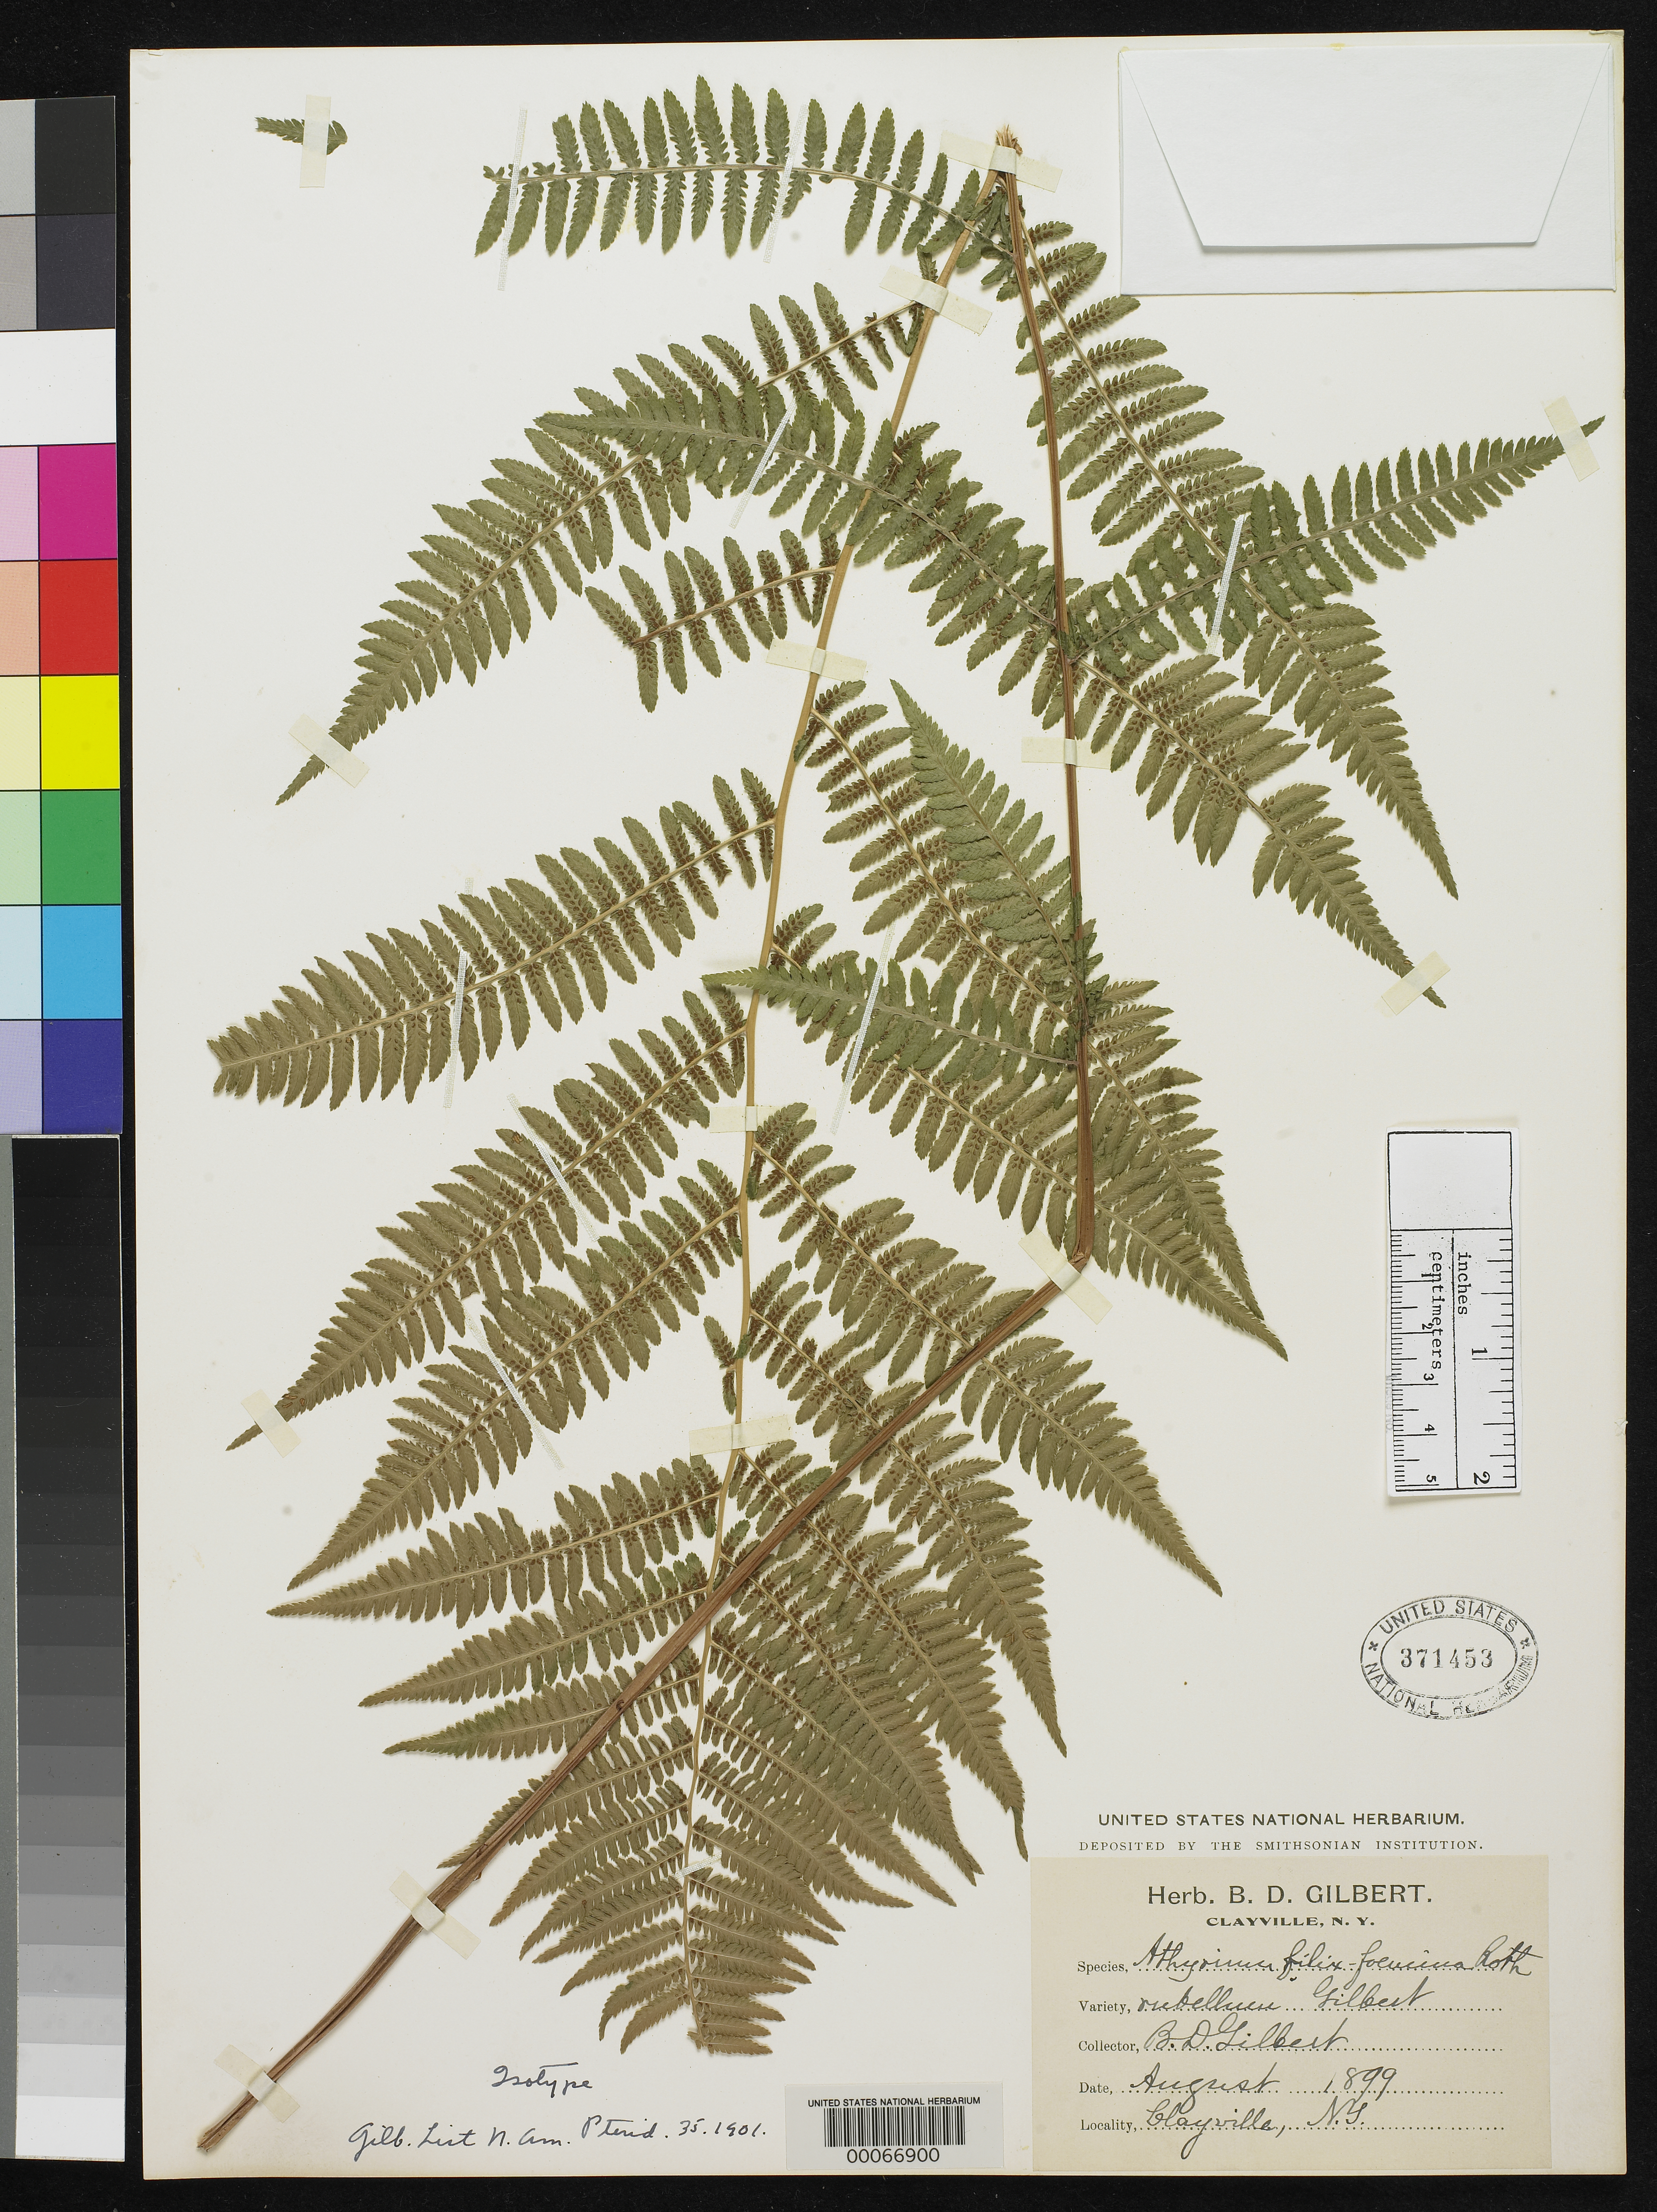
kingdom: Plantae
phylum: Tracheophyta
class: Polypodiopsida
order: Polypodiales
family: Athyriaceae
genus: Athyrium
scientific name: Athyrium filix-femina var. rubellum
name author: Gilbert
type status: Isotype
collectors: B. Gilbert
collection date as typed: Aug 1899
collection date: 1899-08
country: United States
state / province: New York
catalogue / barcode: US 371453